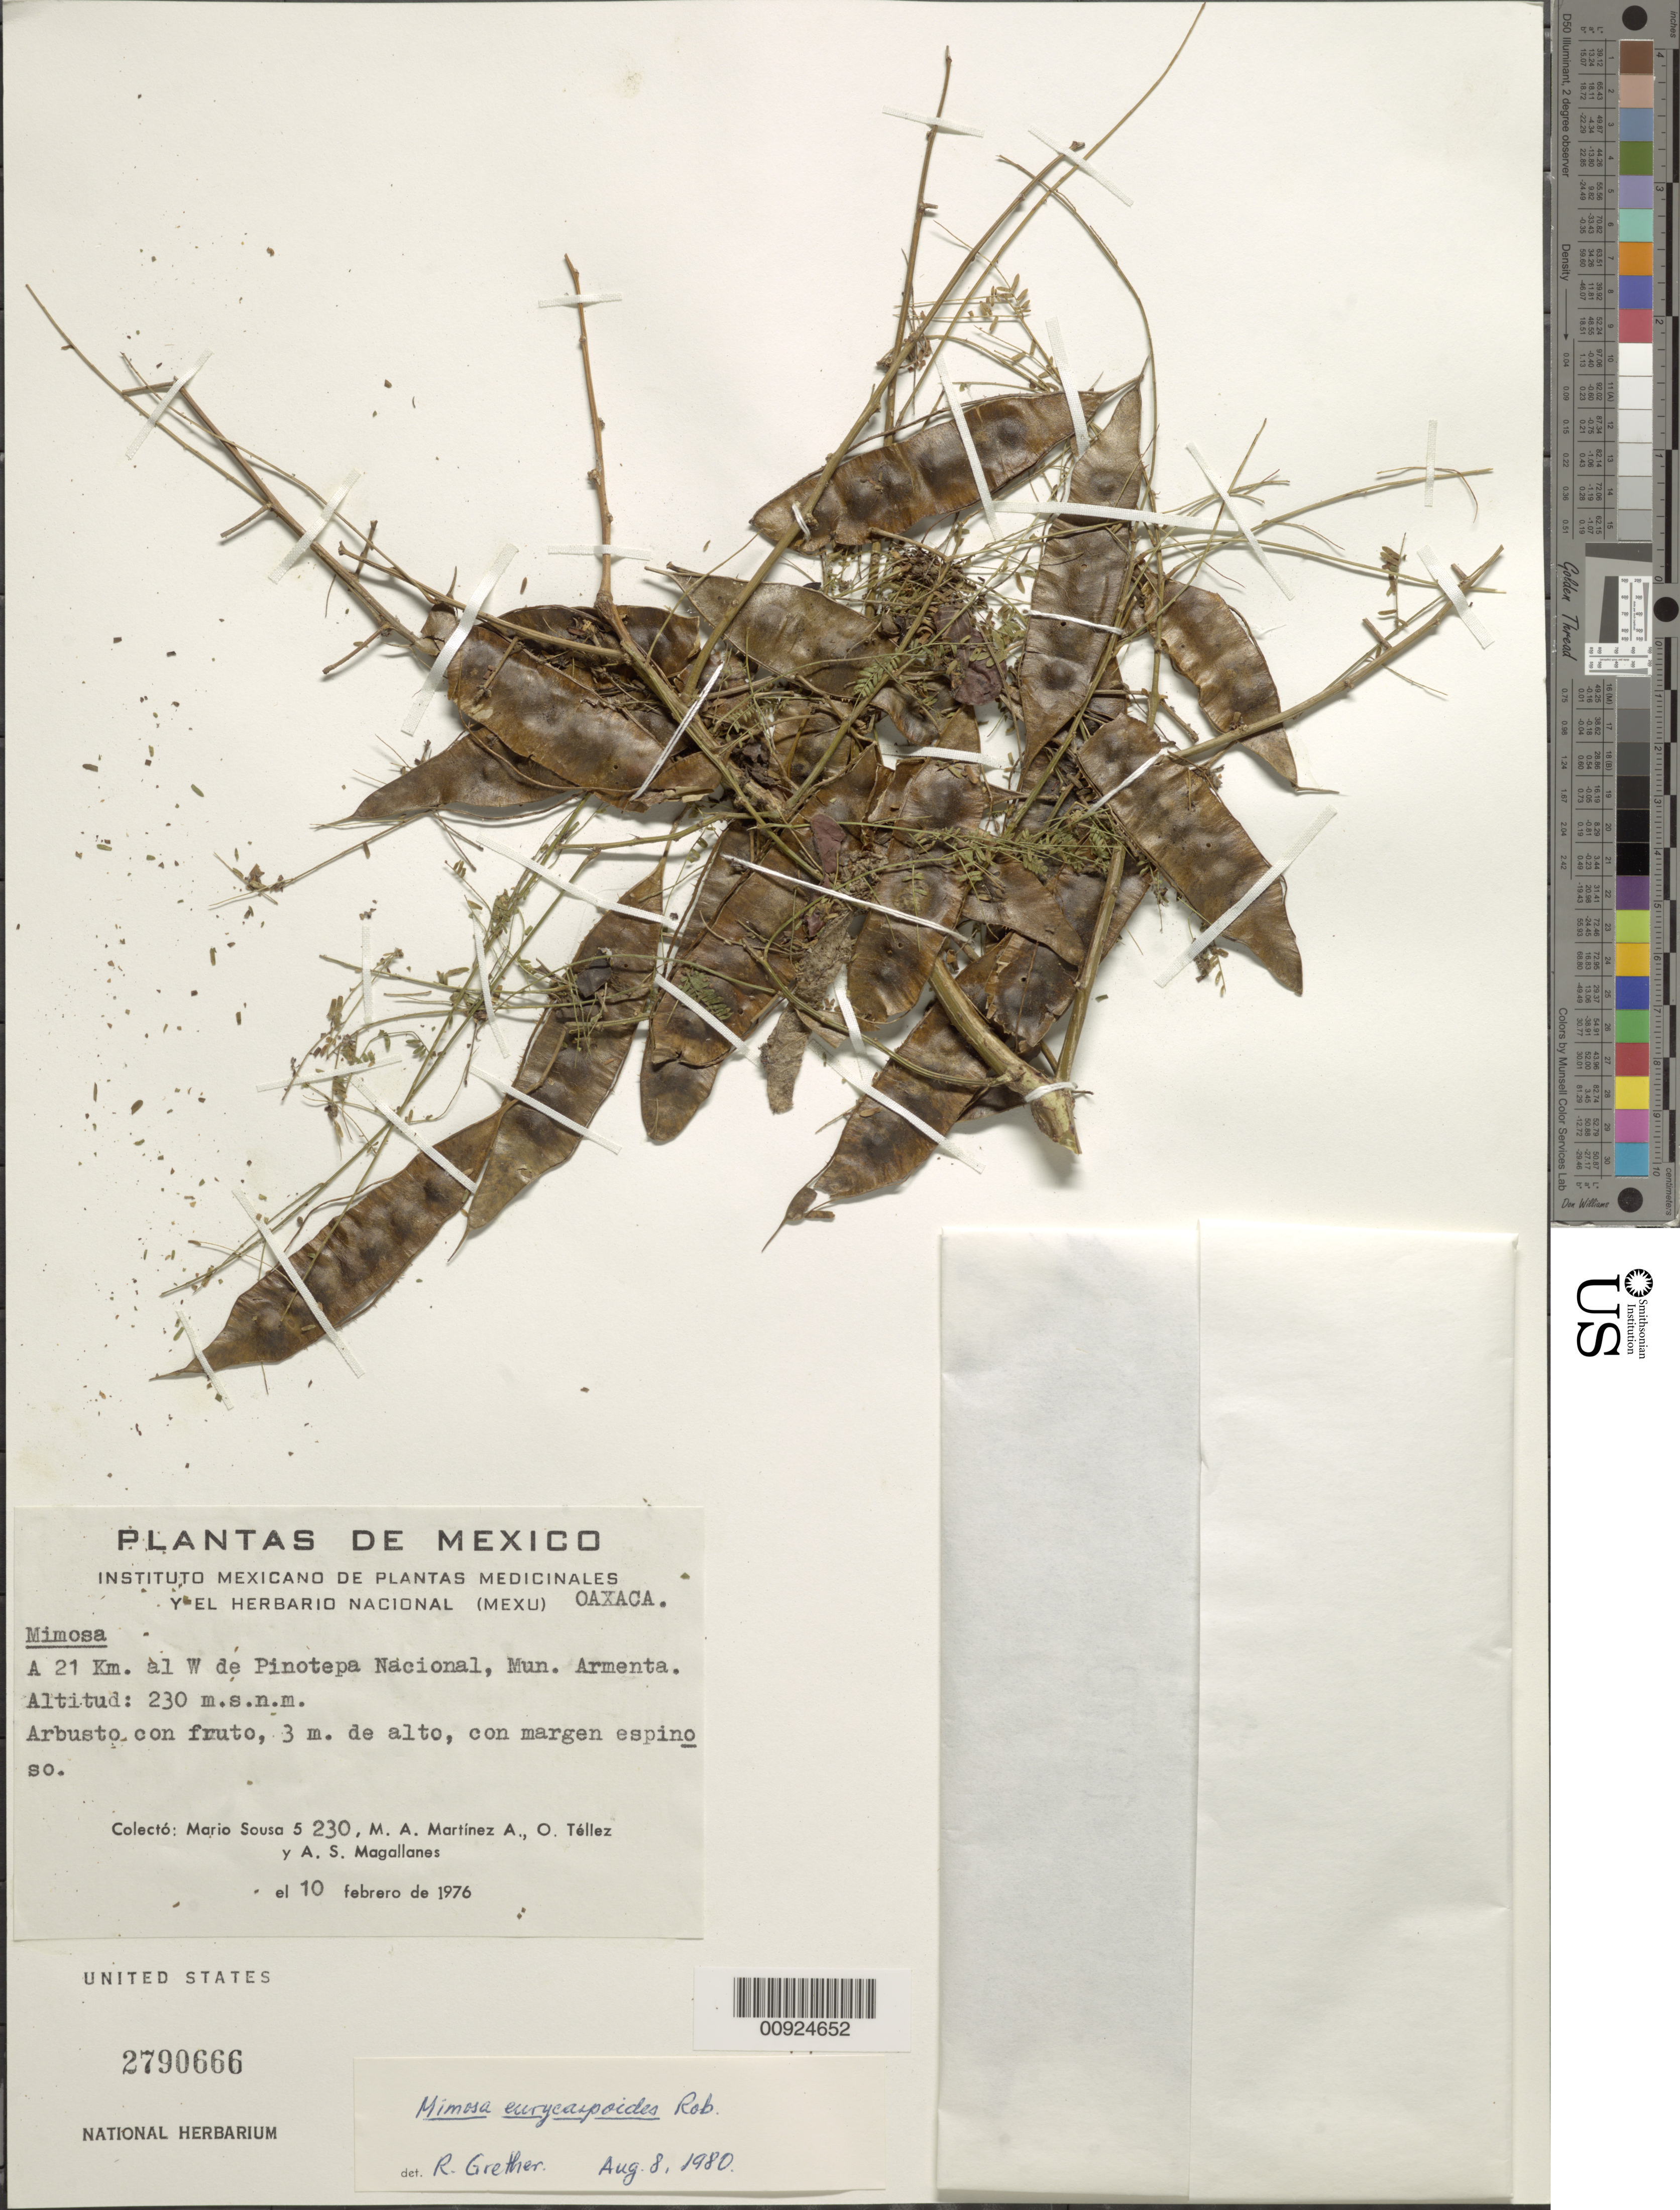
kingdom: Plantae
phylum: Tracheophyta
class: Magnoliopsida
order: Fabales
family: Fabaceae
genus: Mimosa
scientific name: Mimosa eurycarpoides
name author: B.L. Rob.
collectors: M. Sousa S., M. A. Martínez Alfaro, O. Téllez V. & A. Magallanes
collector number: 5230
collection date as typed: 10 Feb 1976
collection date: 1976-02-10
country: Mexico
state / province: Oaxaca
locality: A 21 km. al W de Pinotepa Nacional, Mun. Armenta.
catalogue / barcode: US 2790666